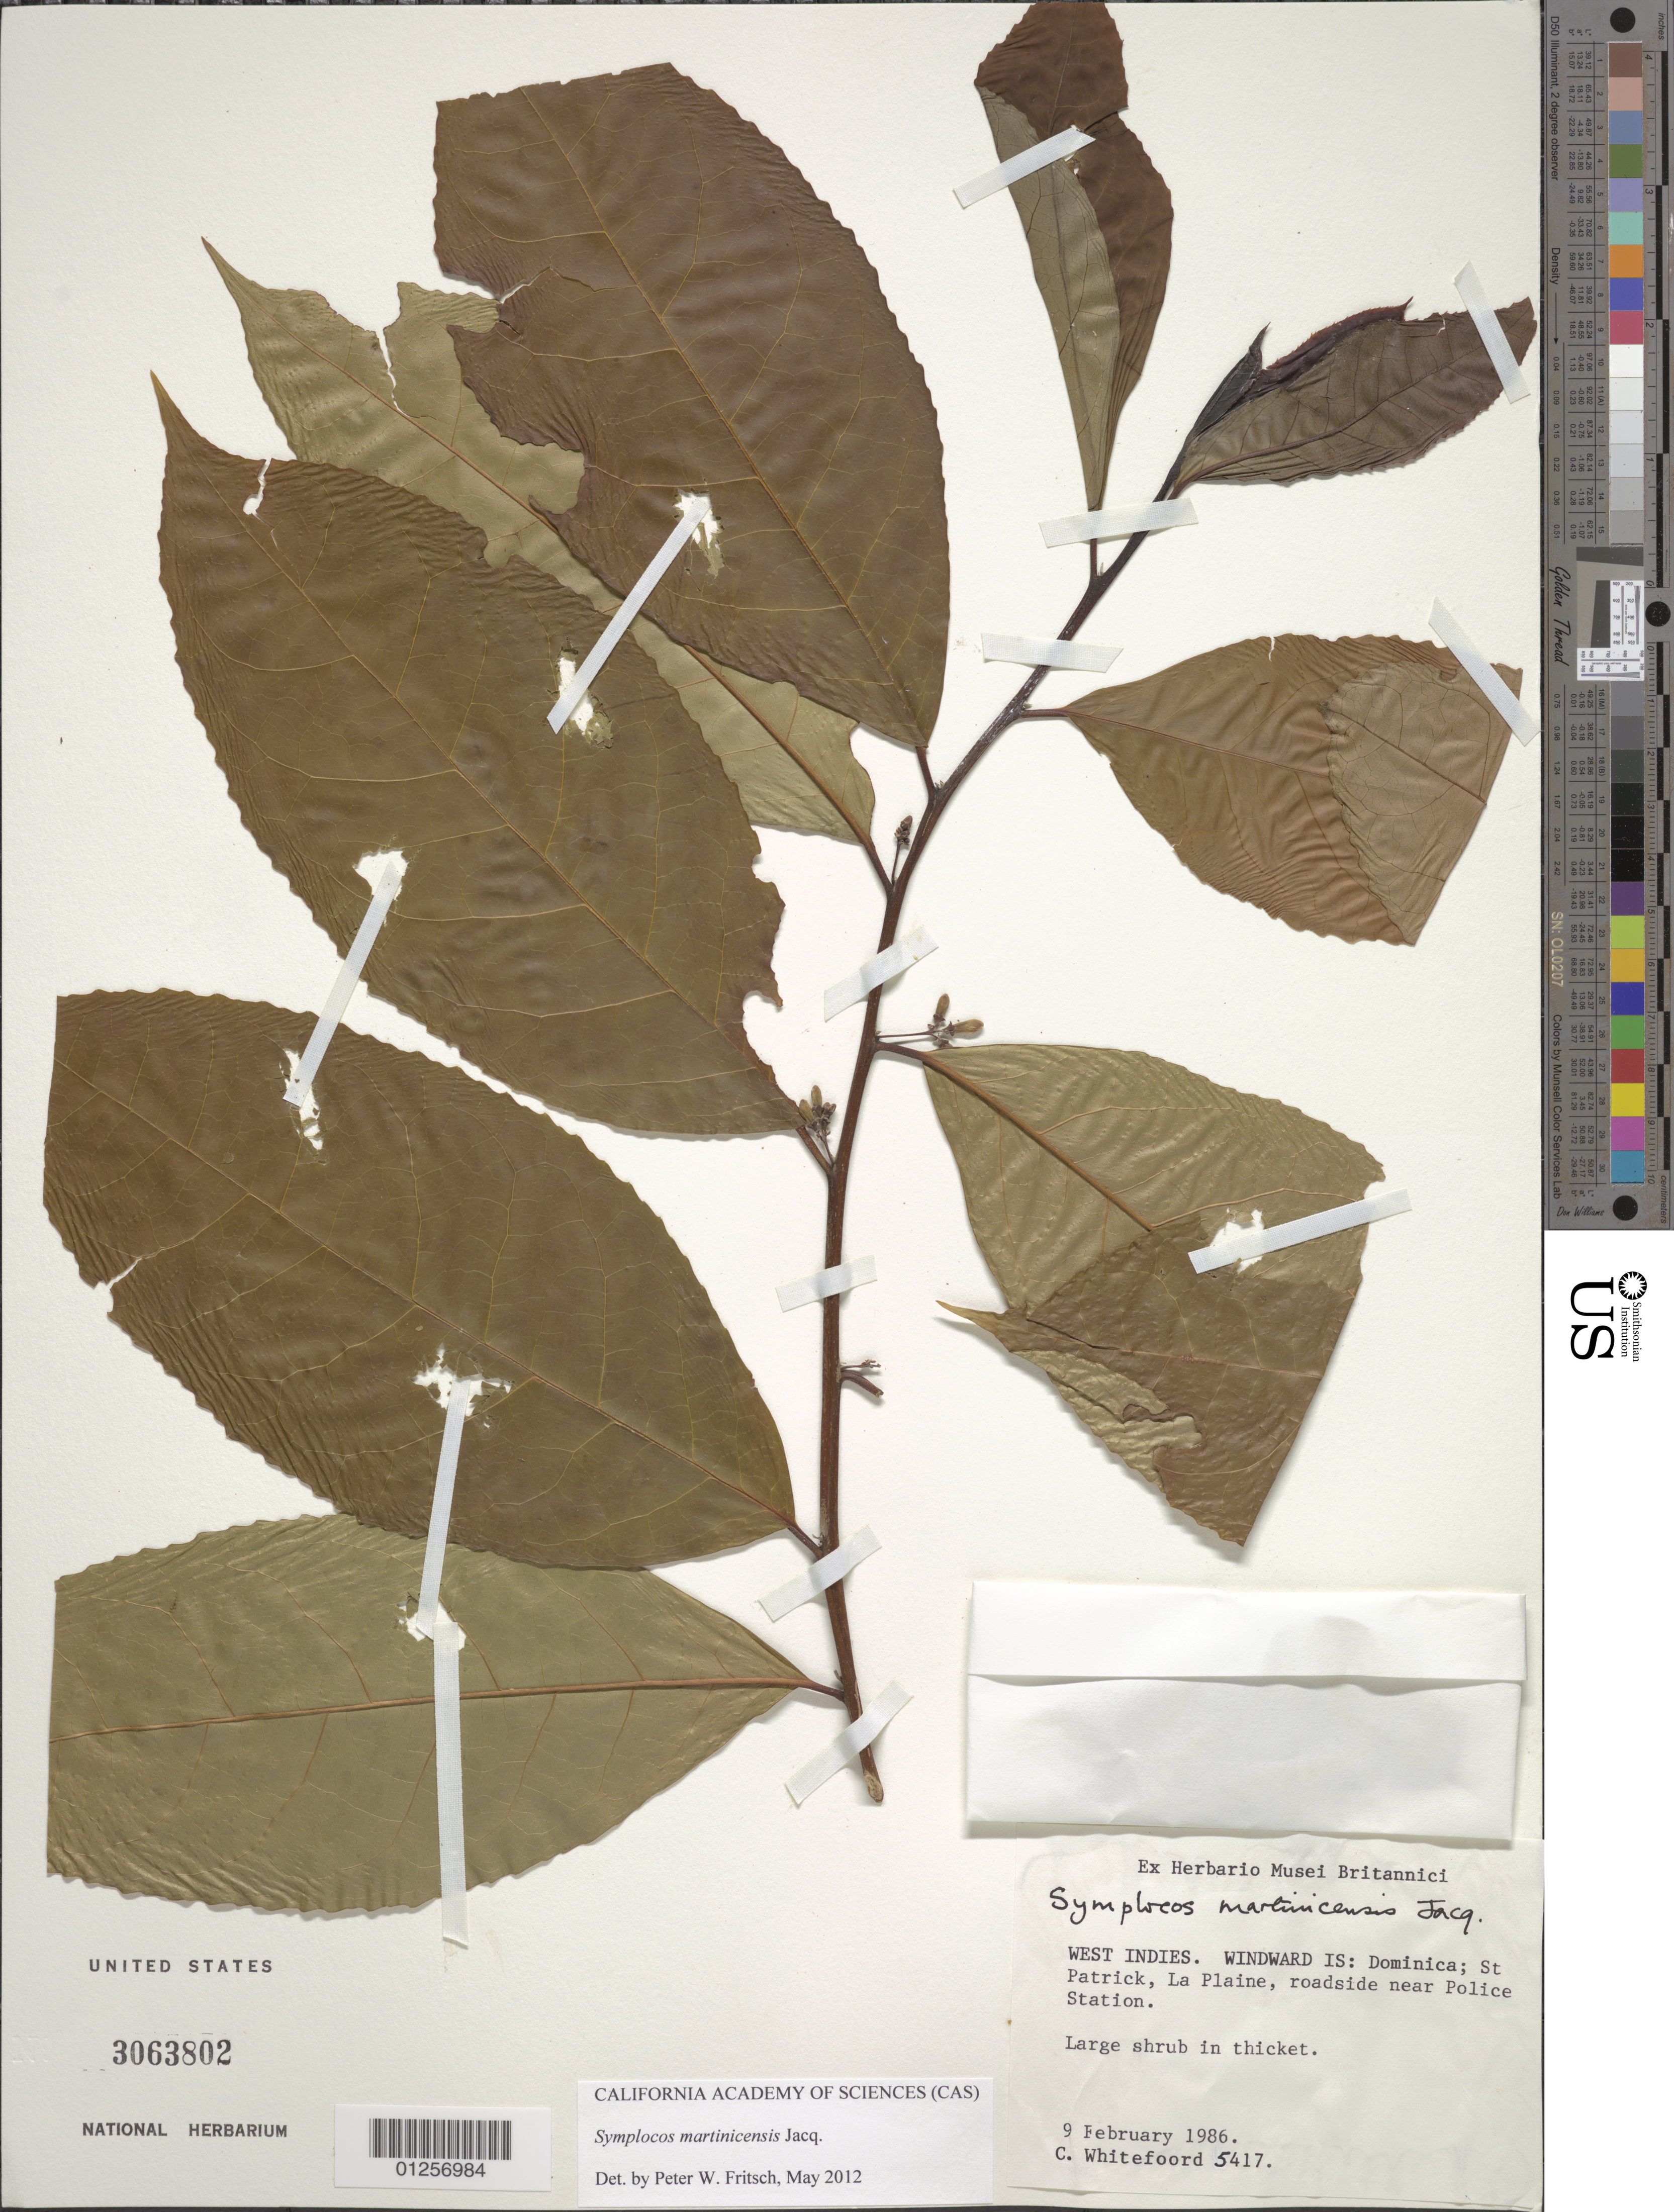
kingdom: Plantae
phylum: Tracheophyta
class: Magnoliopsida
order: Ericales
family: Symplocaceae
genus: Symplocos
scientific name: Symplocos martinicensis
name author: Jacq.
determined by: Fritsch, Peter W.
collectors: C. Whitefoord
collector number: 5417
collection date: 1986-02-09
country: Dominica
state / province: St. Patrick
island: Dominica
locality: La Plaine, roadside near Police Station.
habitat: Roadside, in thicket.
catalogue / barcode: US 3063802